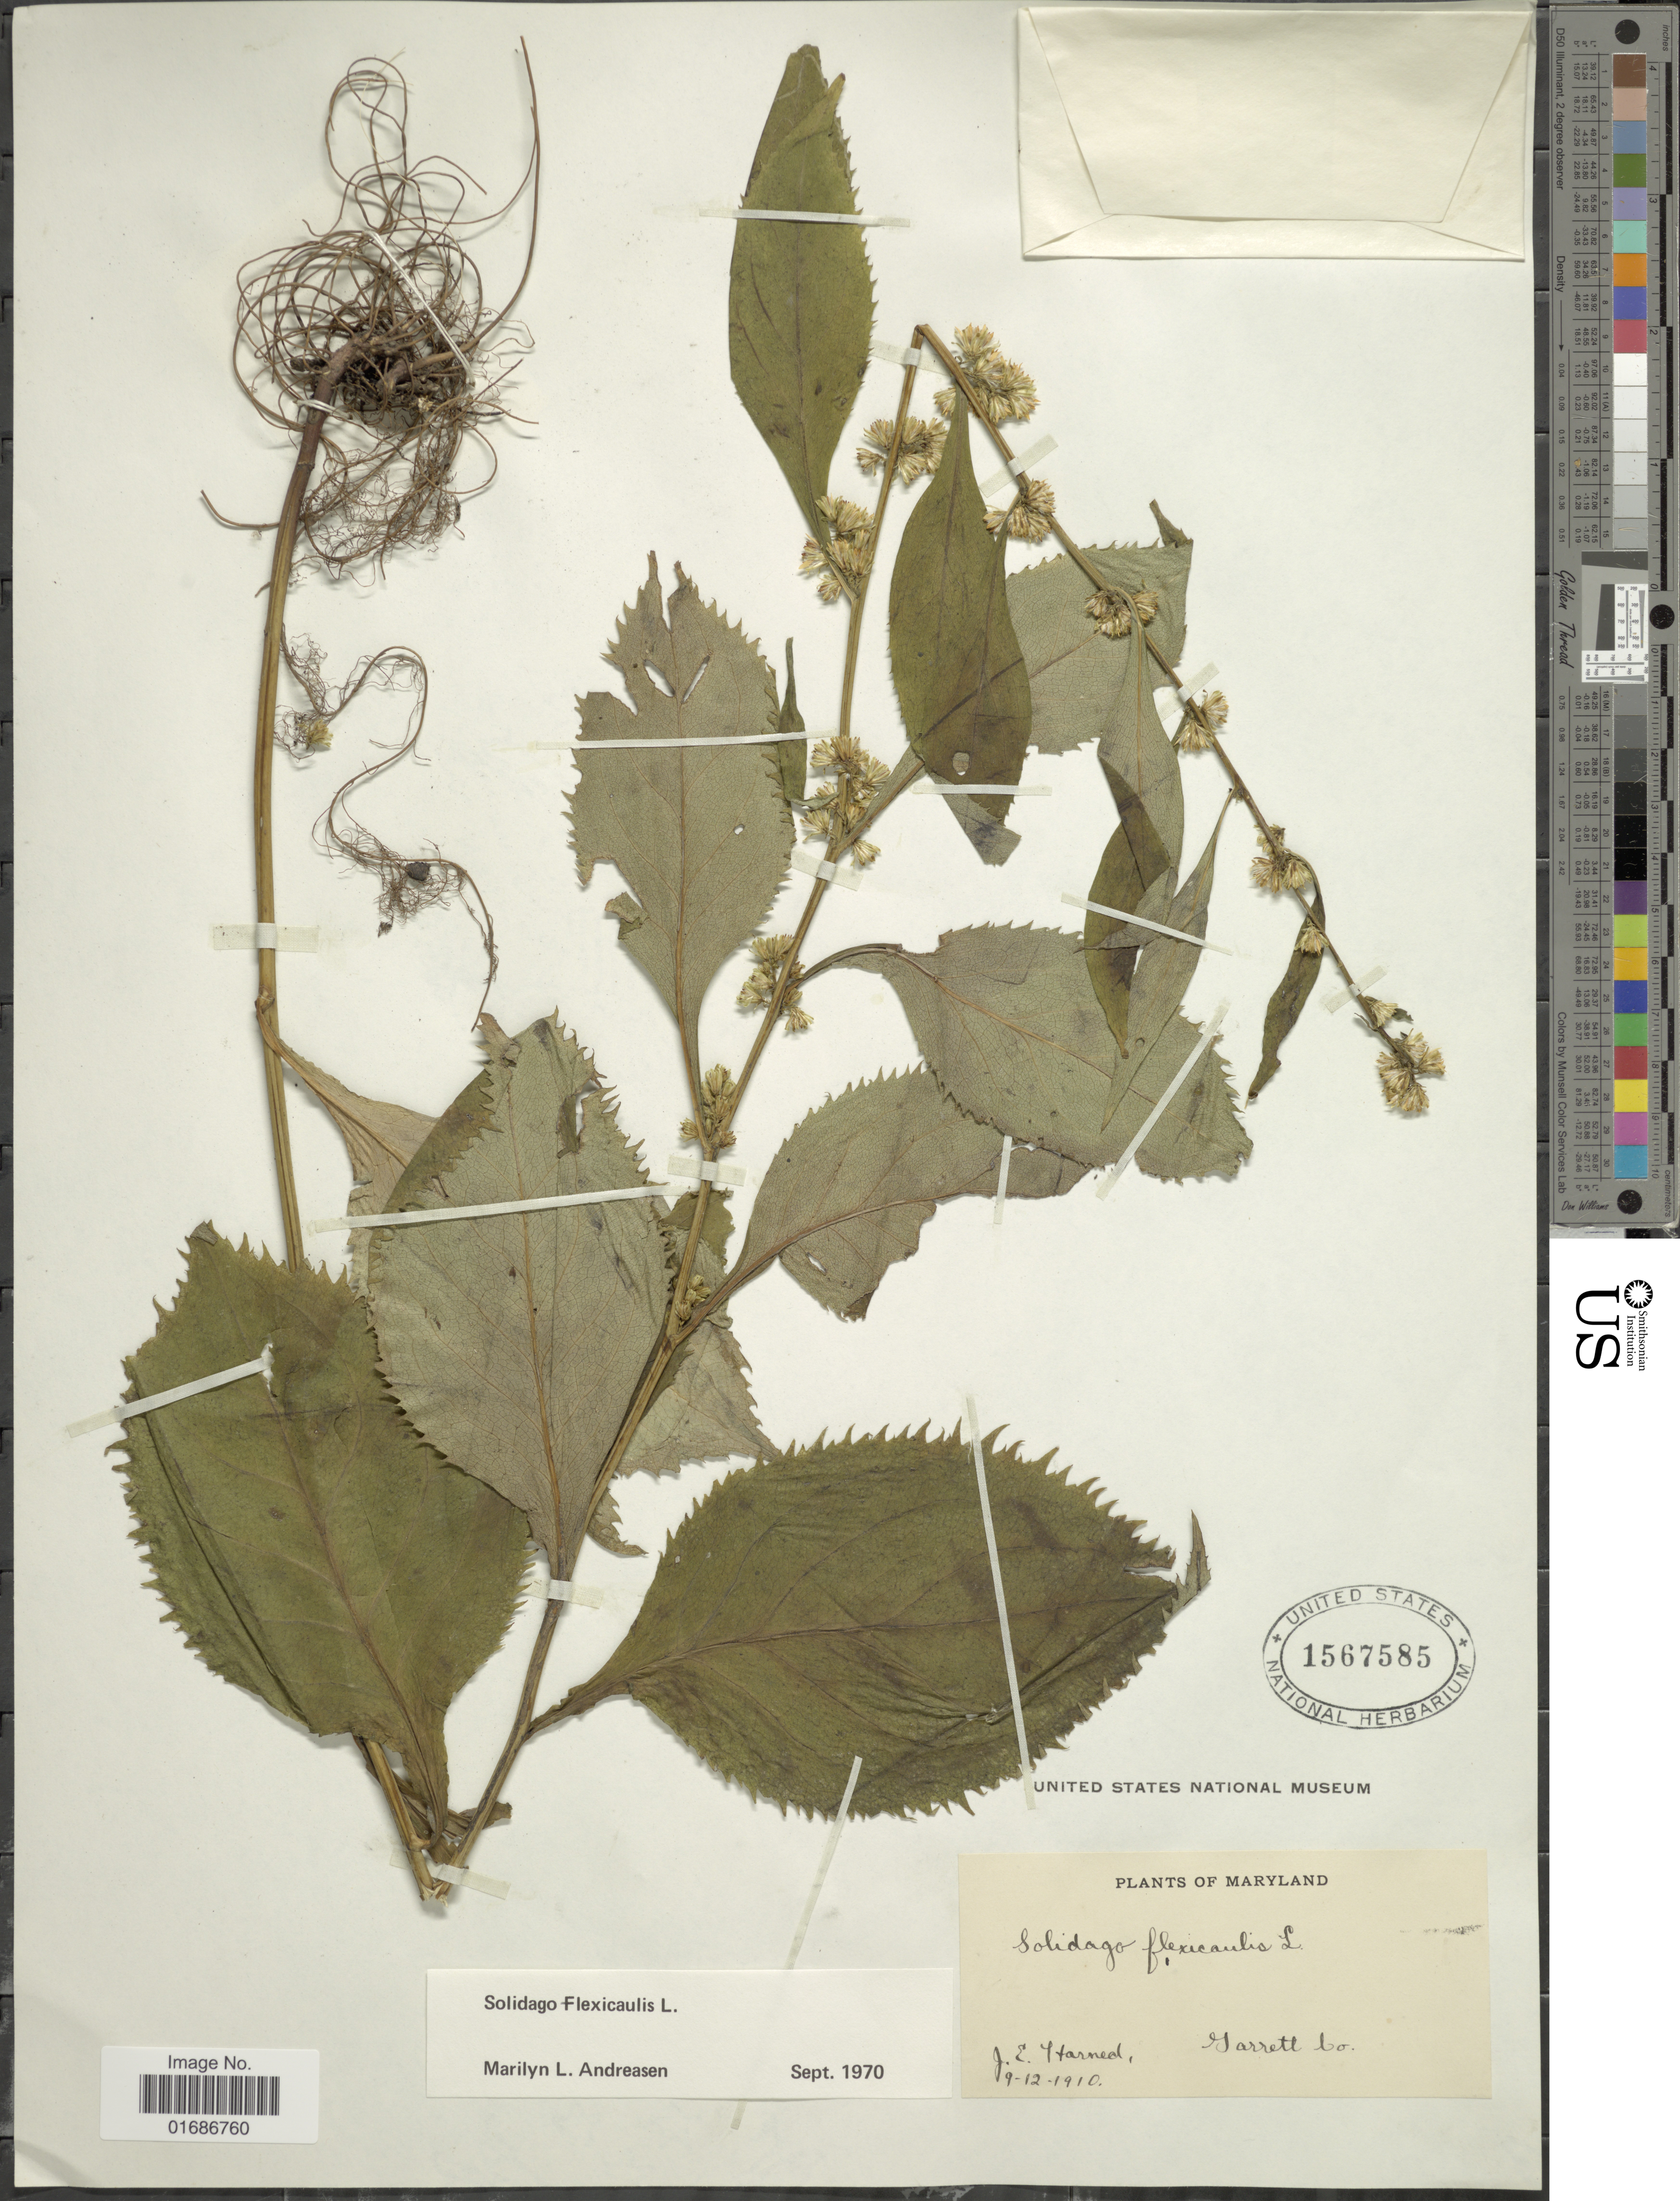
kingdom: Plantae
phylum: Tracheophyta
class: Magnoliopsida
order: Asterales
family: Asteraceae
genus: Solidago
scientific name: Solidago flexicaulis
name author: L.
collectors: J. Harned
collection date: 1910-09-12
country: United States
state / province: Maryland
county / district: Garrett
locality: Garrett Co.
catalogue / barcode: US 1567585